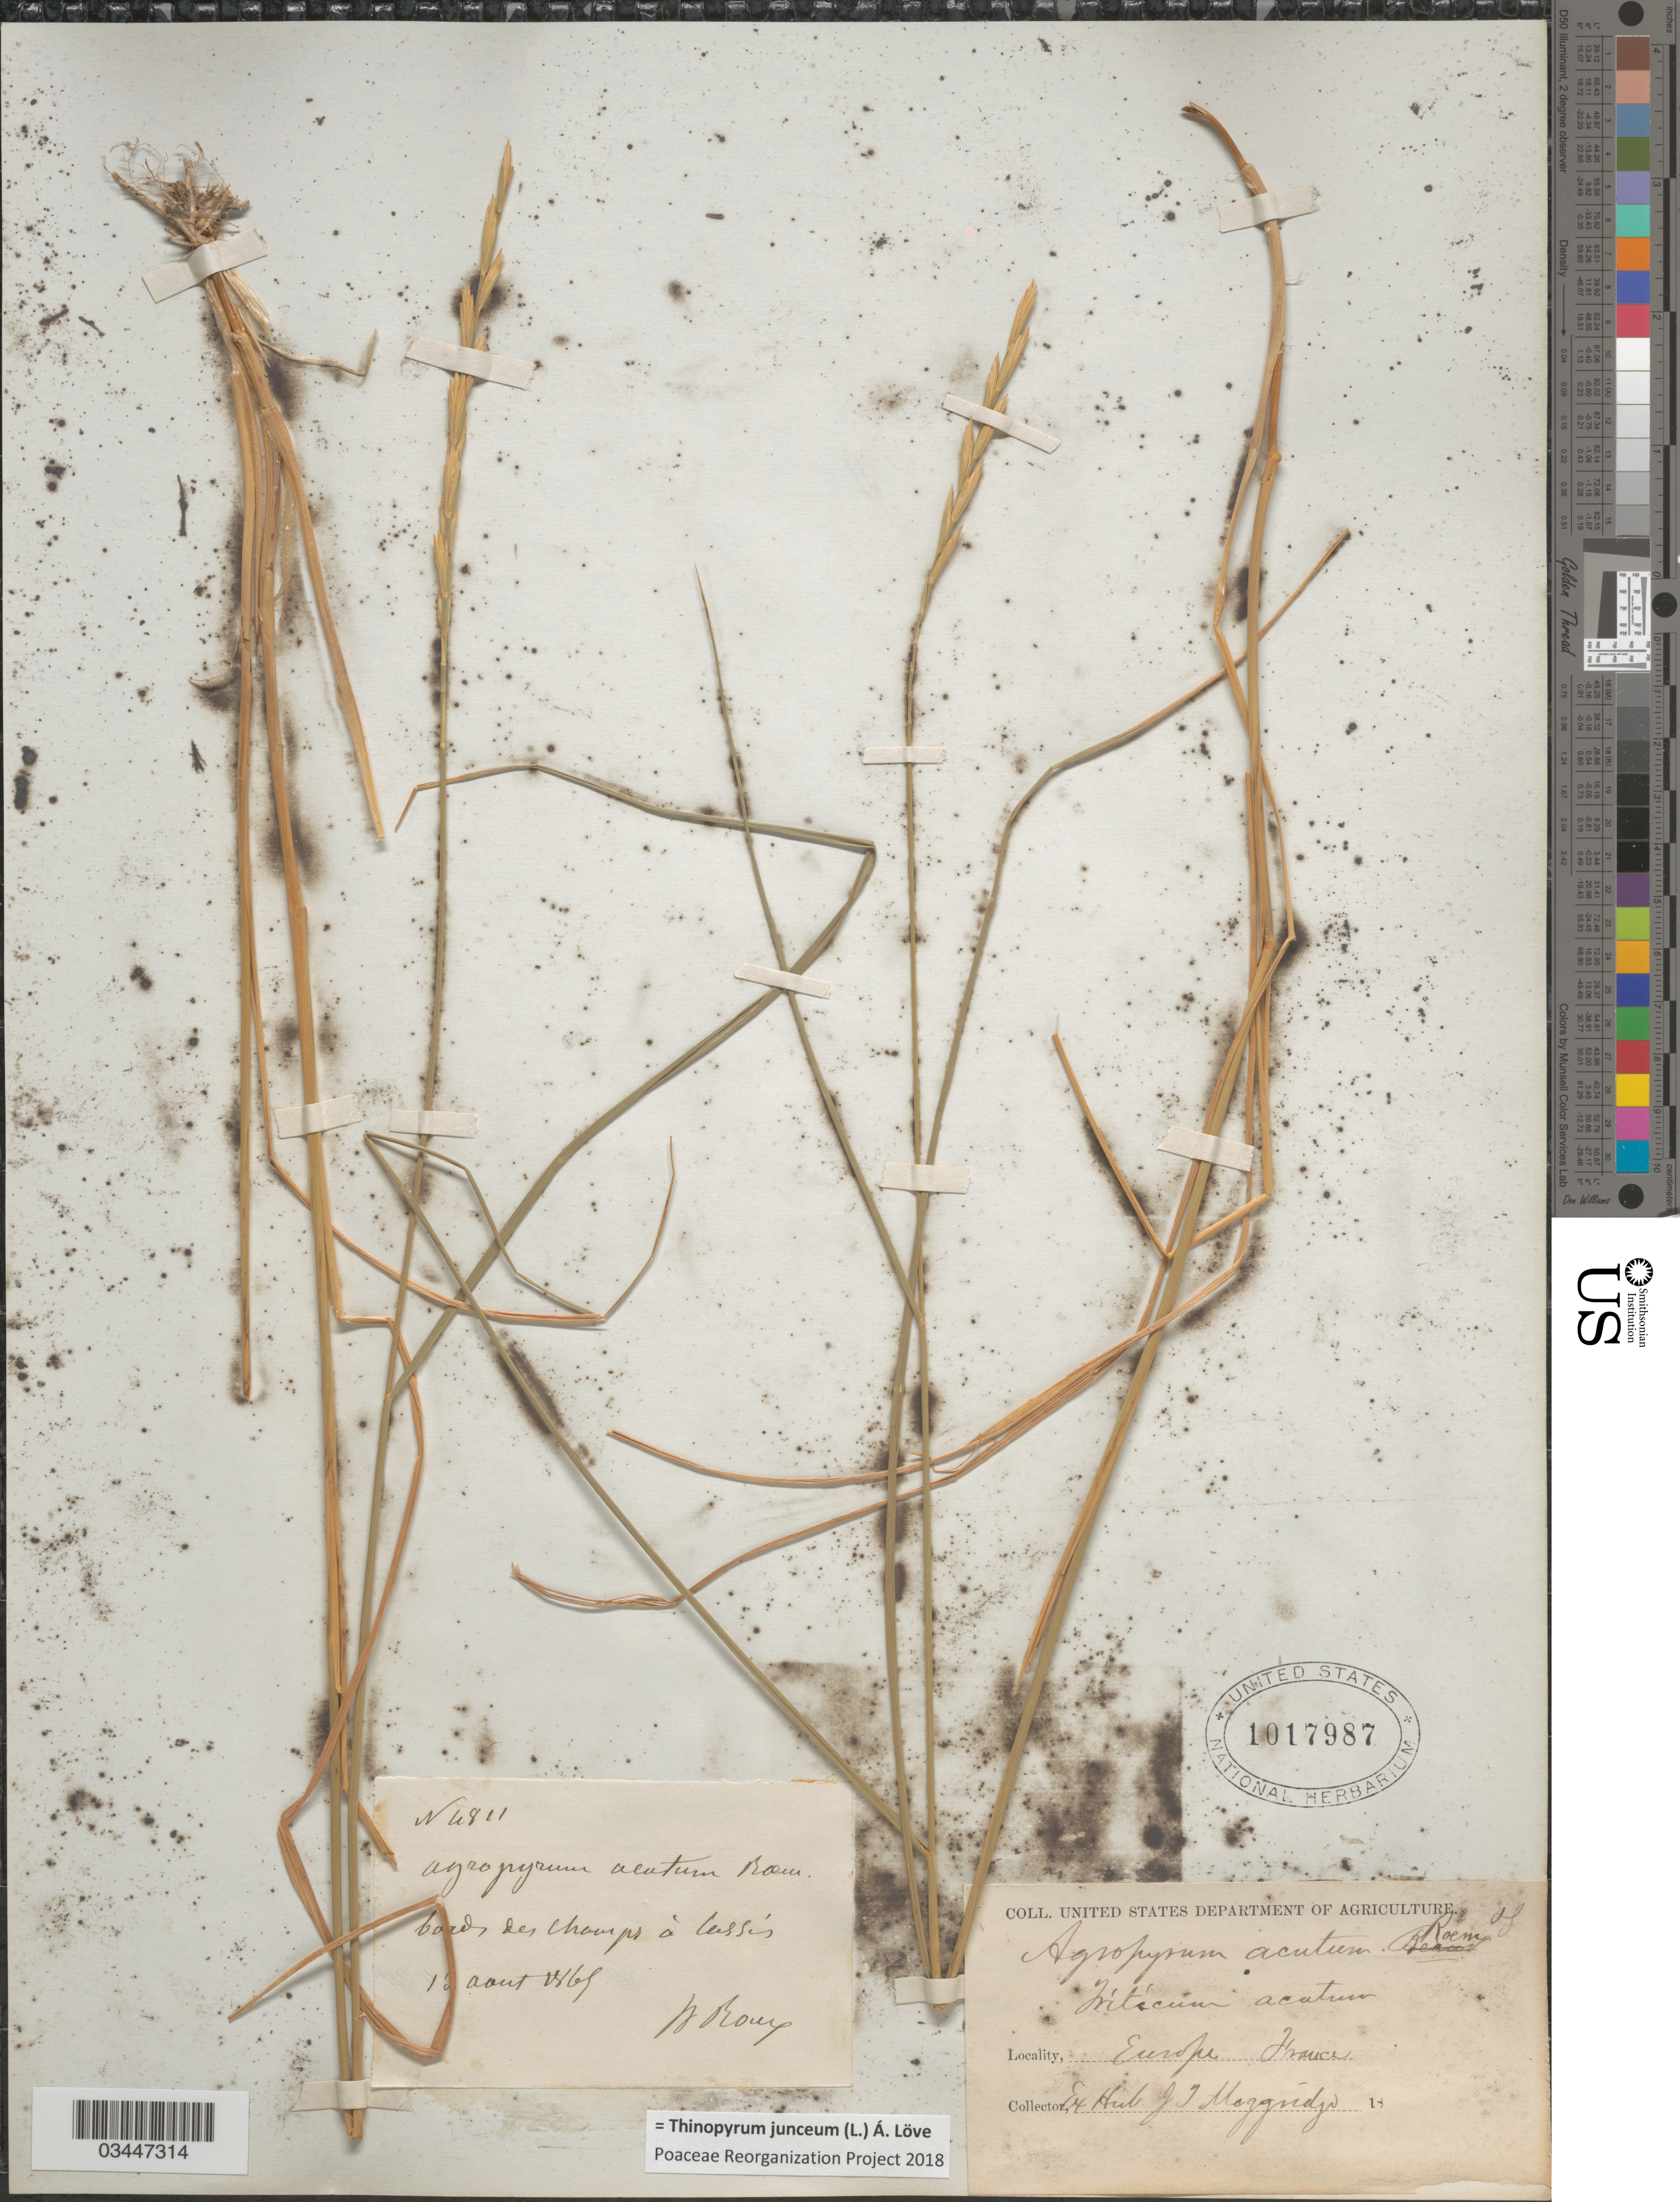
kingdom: Plantae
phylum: Tracheophyta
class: Liliopsida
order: Poales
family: Poaceae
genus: Thinopyrum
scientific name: Thinopyrum junceum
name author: (L.) Á. Löve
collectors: N. Roux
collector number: N4811*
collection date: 1865-08-13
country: France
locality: Bords des champs à lassés. Europe.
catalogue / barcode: US 1017987